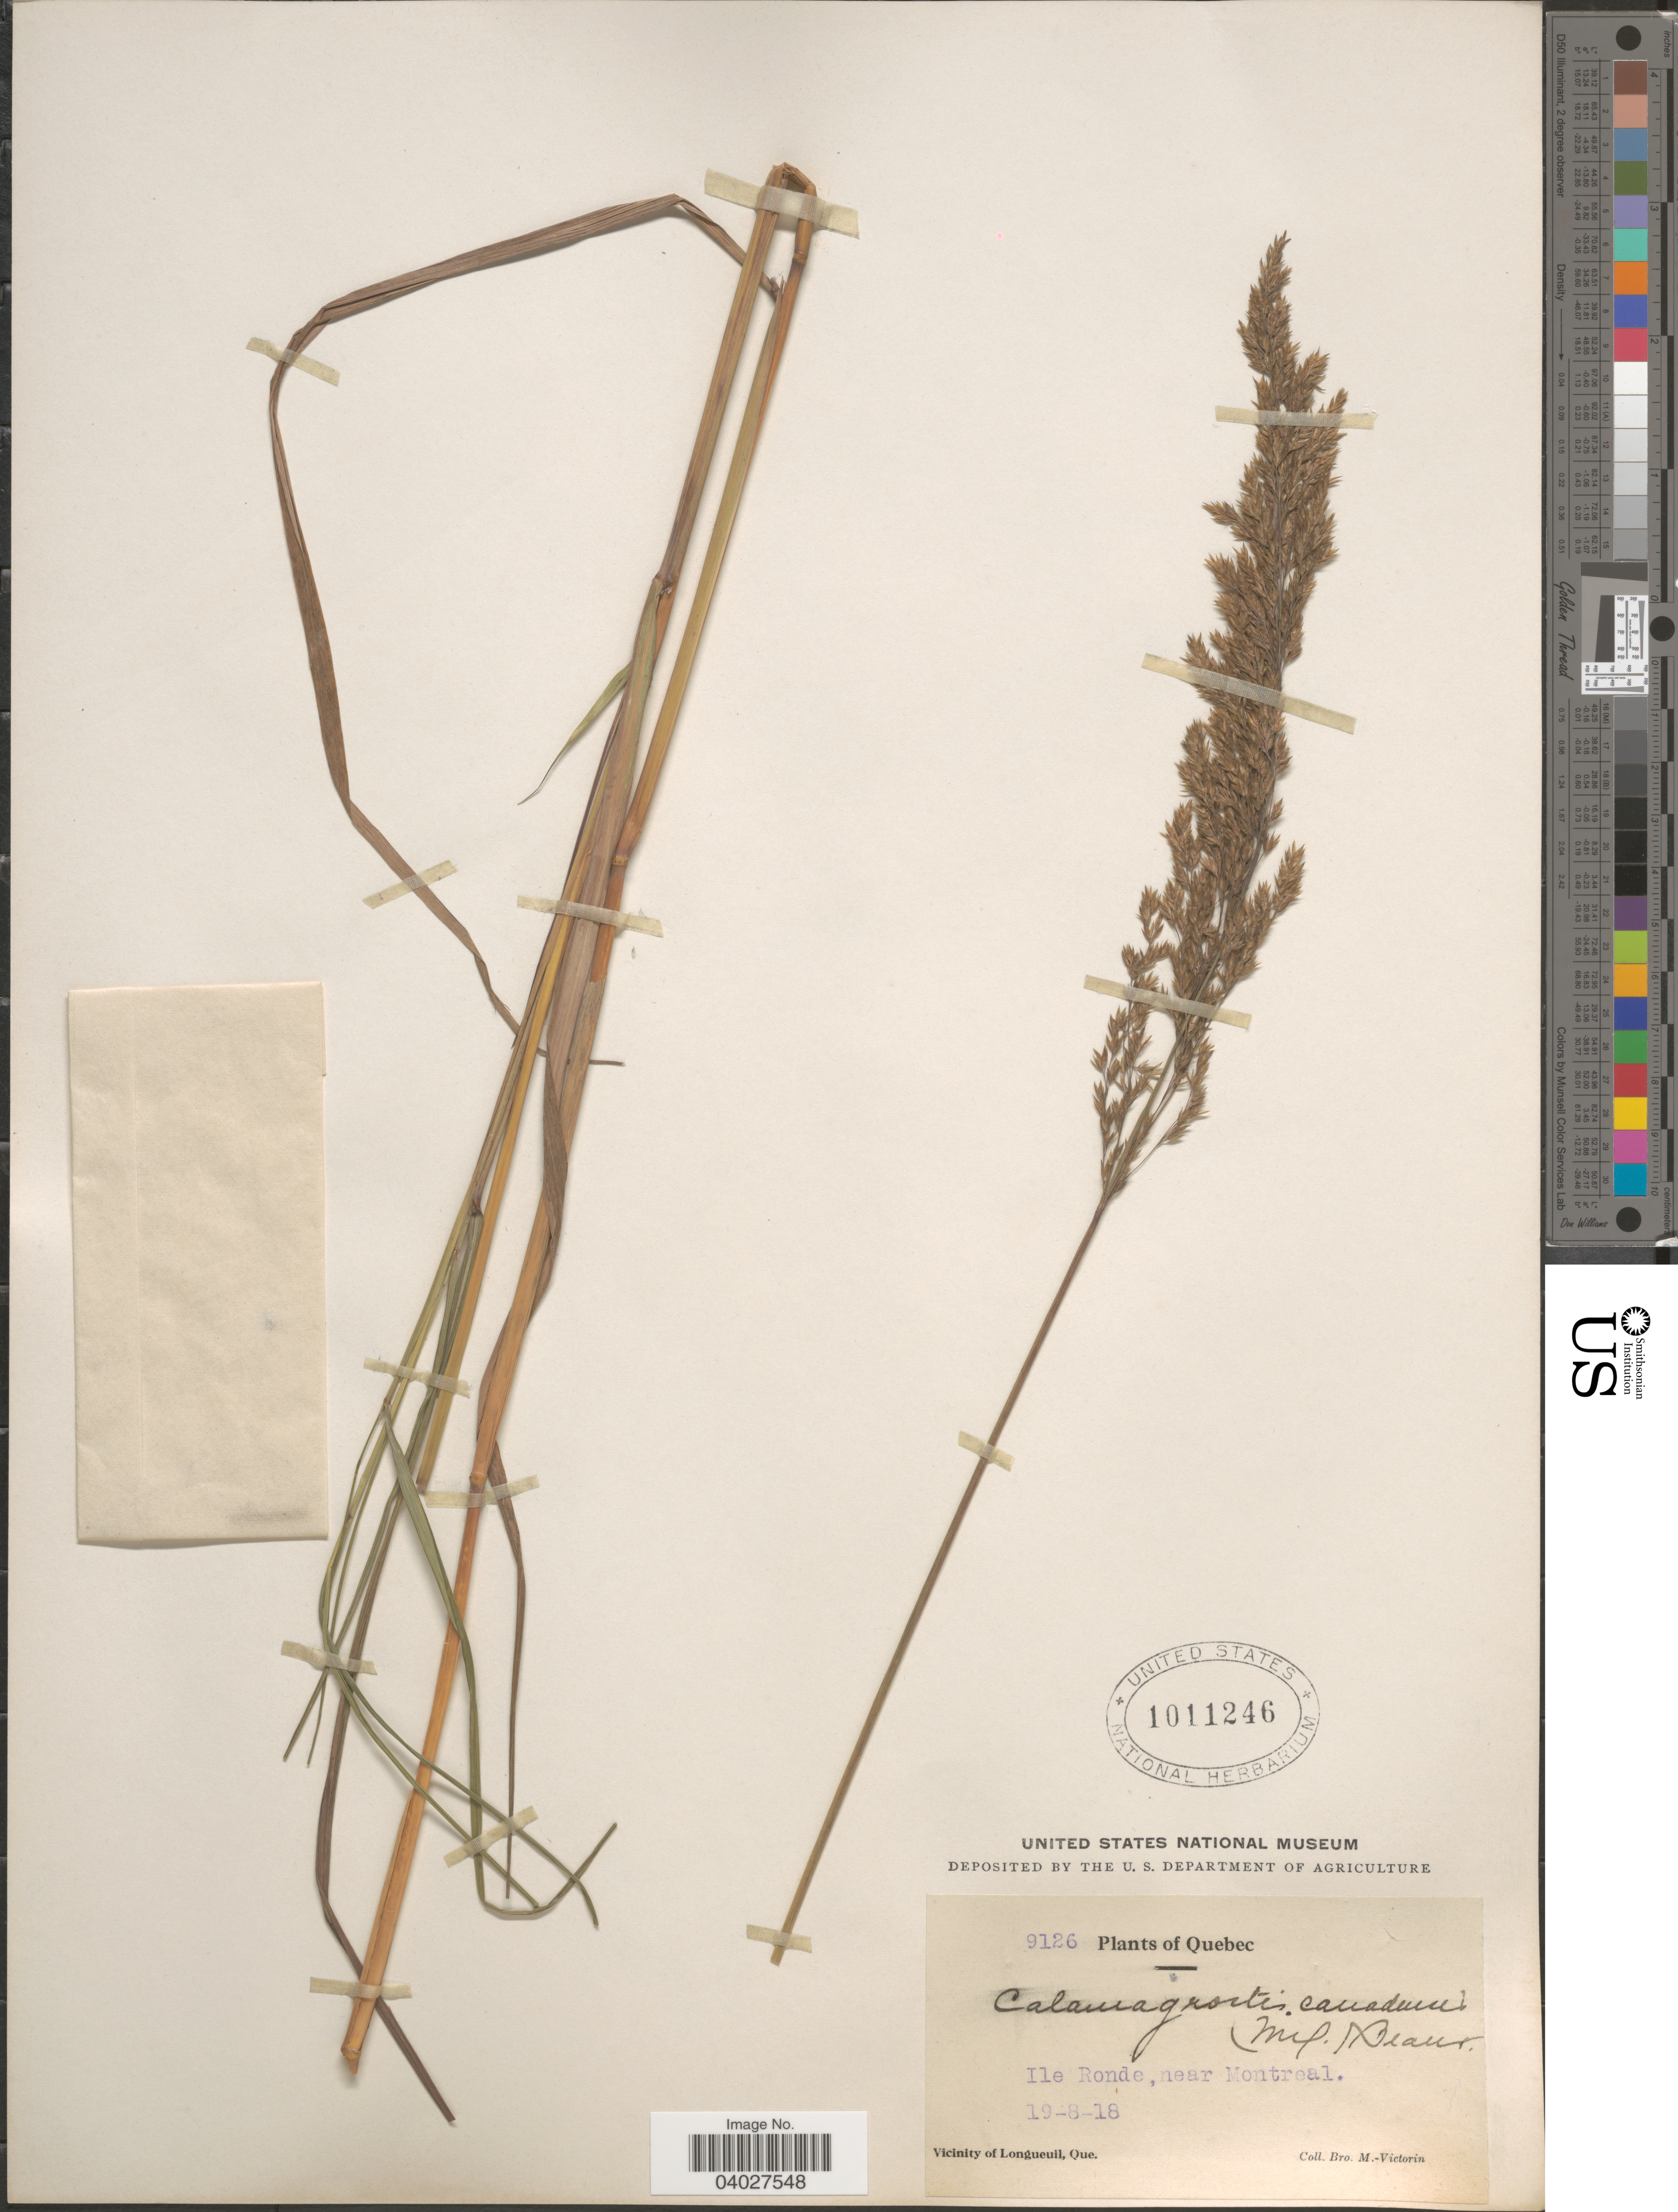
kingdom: Plantae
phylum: Tracheophyta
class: Liliopsida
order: Poales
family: Poaceae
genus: Calamagrostis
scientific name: Calamagrostis canadensis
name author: (Michx.) P. Beauv.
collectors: Fr. Marie-Victorin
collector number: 9126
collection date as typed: Transcribed d/m/y: 19/8/18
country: Canada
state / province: Quebec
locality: Ile Ronde, near Montreal. Vicinity of Longueuil.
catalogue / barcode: US 1011246